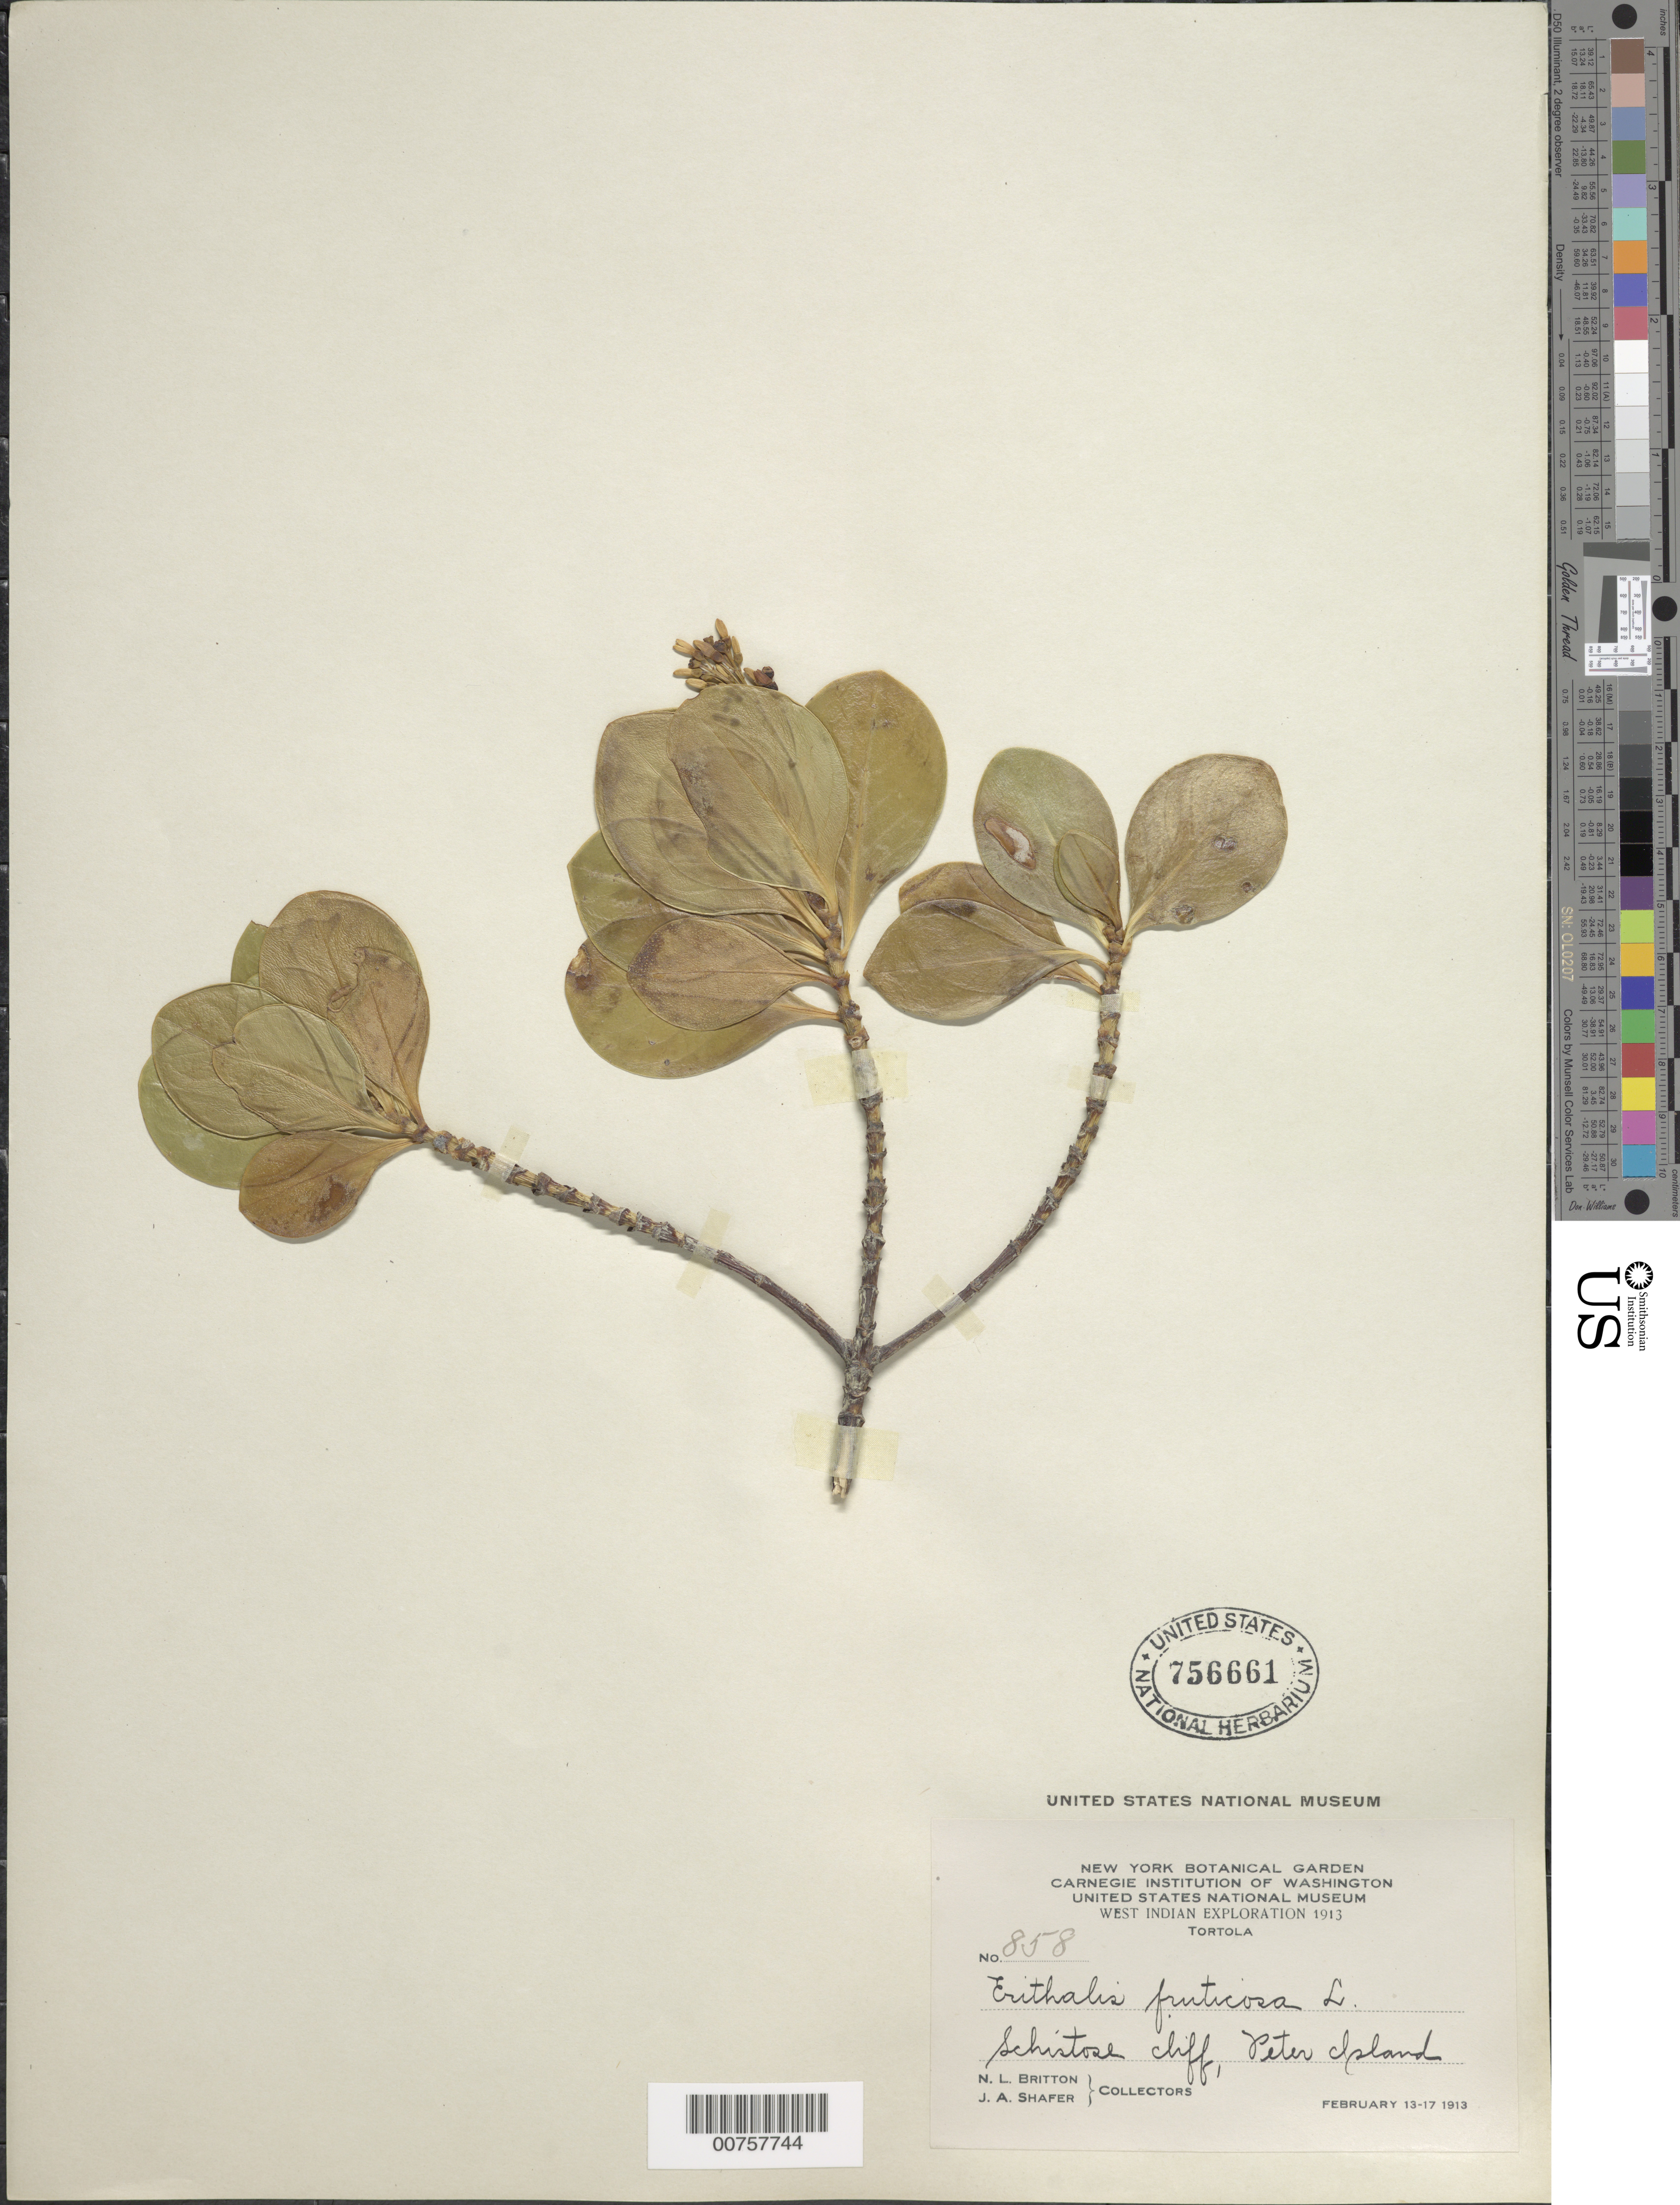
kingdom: Plantae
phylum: Tracheophyta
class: Magnoliopsida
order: Gentianales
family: Rubiaceae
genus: Erithalis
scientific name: Erithalis fruticosa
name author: L.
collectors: N. Britton & J. A. Shafer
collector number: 858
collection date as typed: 13 Feb 1913 to 17 Feb 1913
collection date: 1913-02-13/1913-02-17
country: British Virgin Islands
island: Tortola Island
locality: Peter Island.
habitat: Schistose cliff.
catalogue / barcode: US 756661